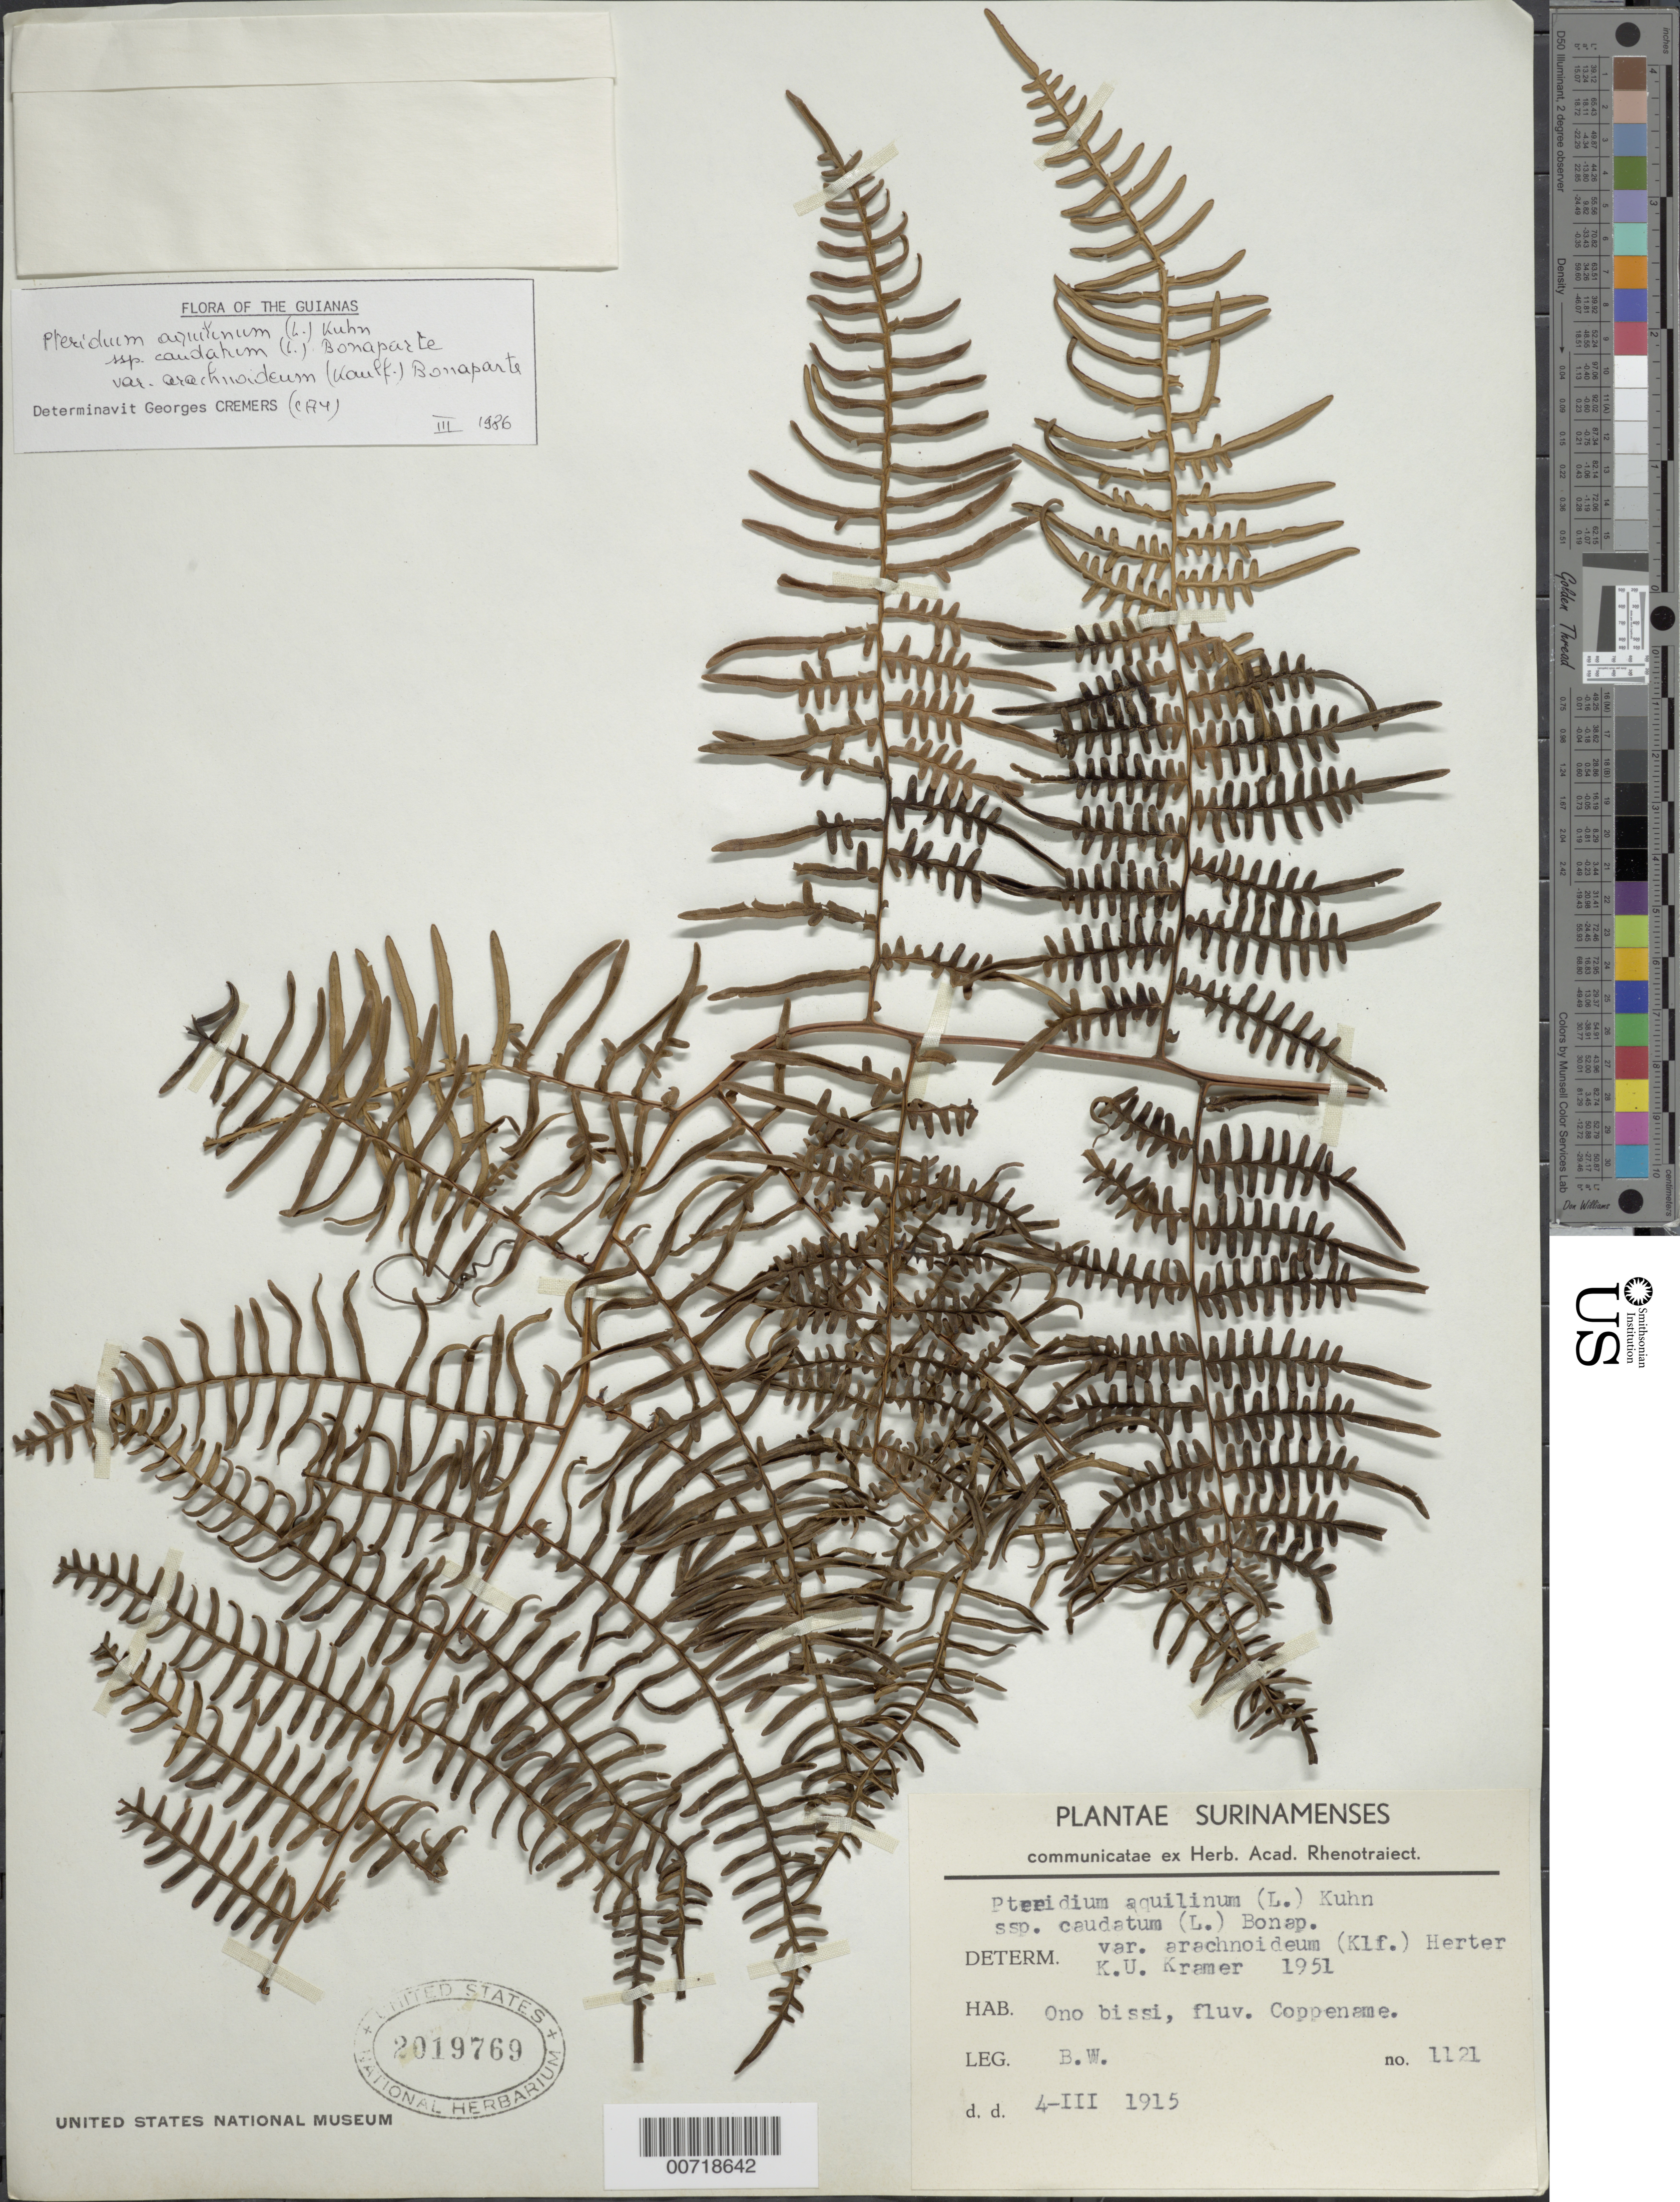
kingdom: Plantae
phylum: Tracheophyta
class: Polypodiopsida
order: Polypodiales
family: Dennstaedtiaceae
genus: Pteridium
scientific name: Pteridium aquilinum var. arachnoideum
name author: (Kaulf.) Herter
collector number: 1121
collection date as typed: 4-Mar-15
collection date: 1915-03-04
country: Suriname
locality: Coppename R.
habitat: Ono bissi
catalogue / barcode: US 2019769